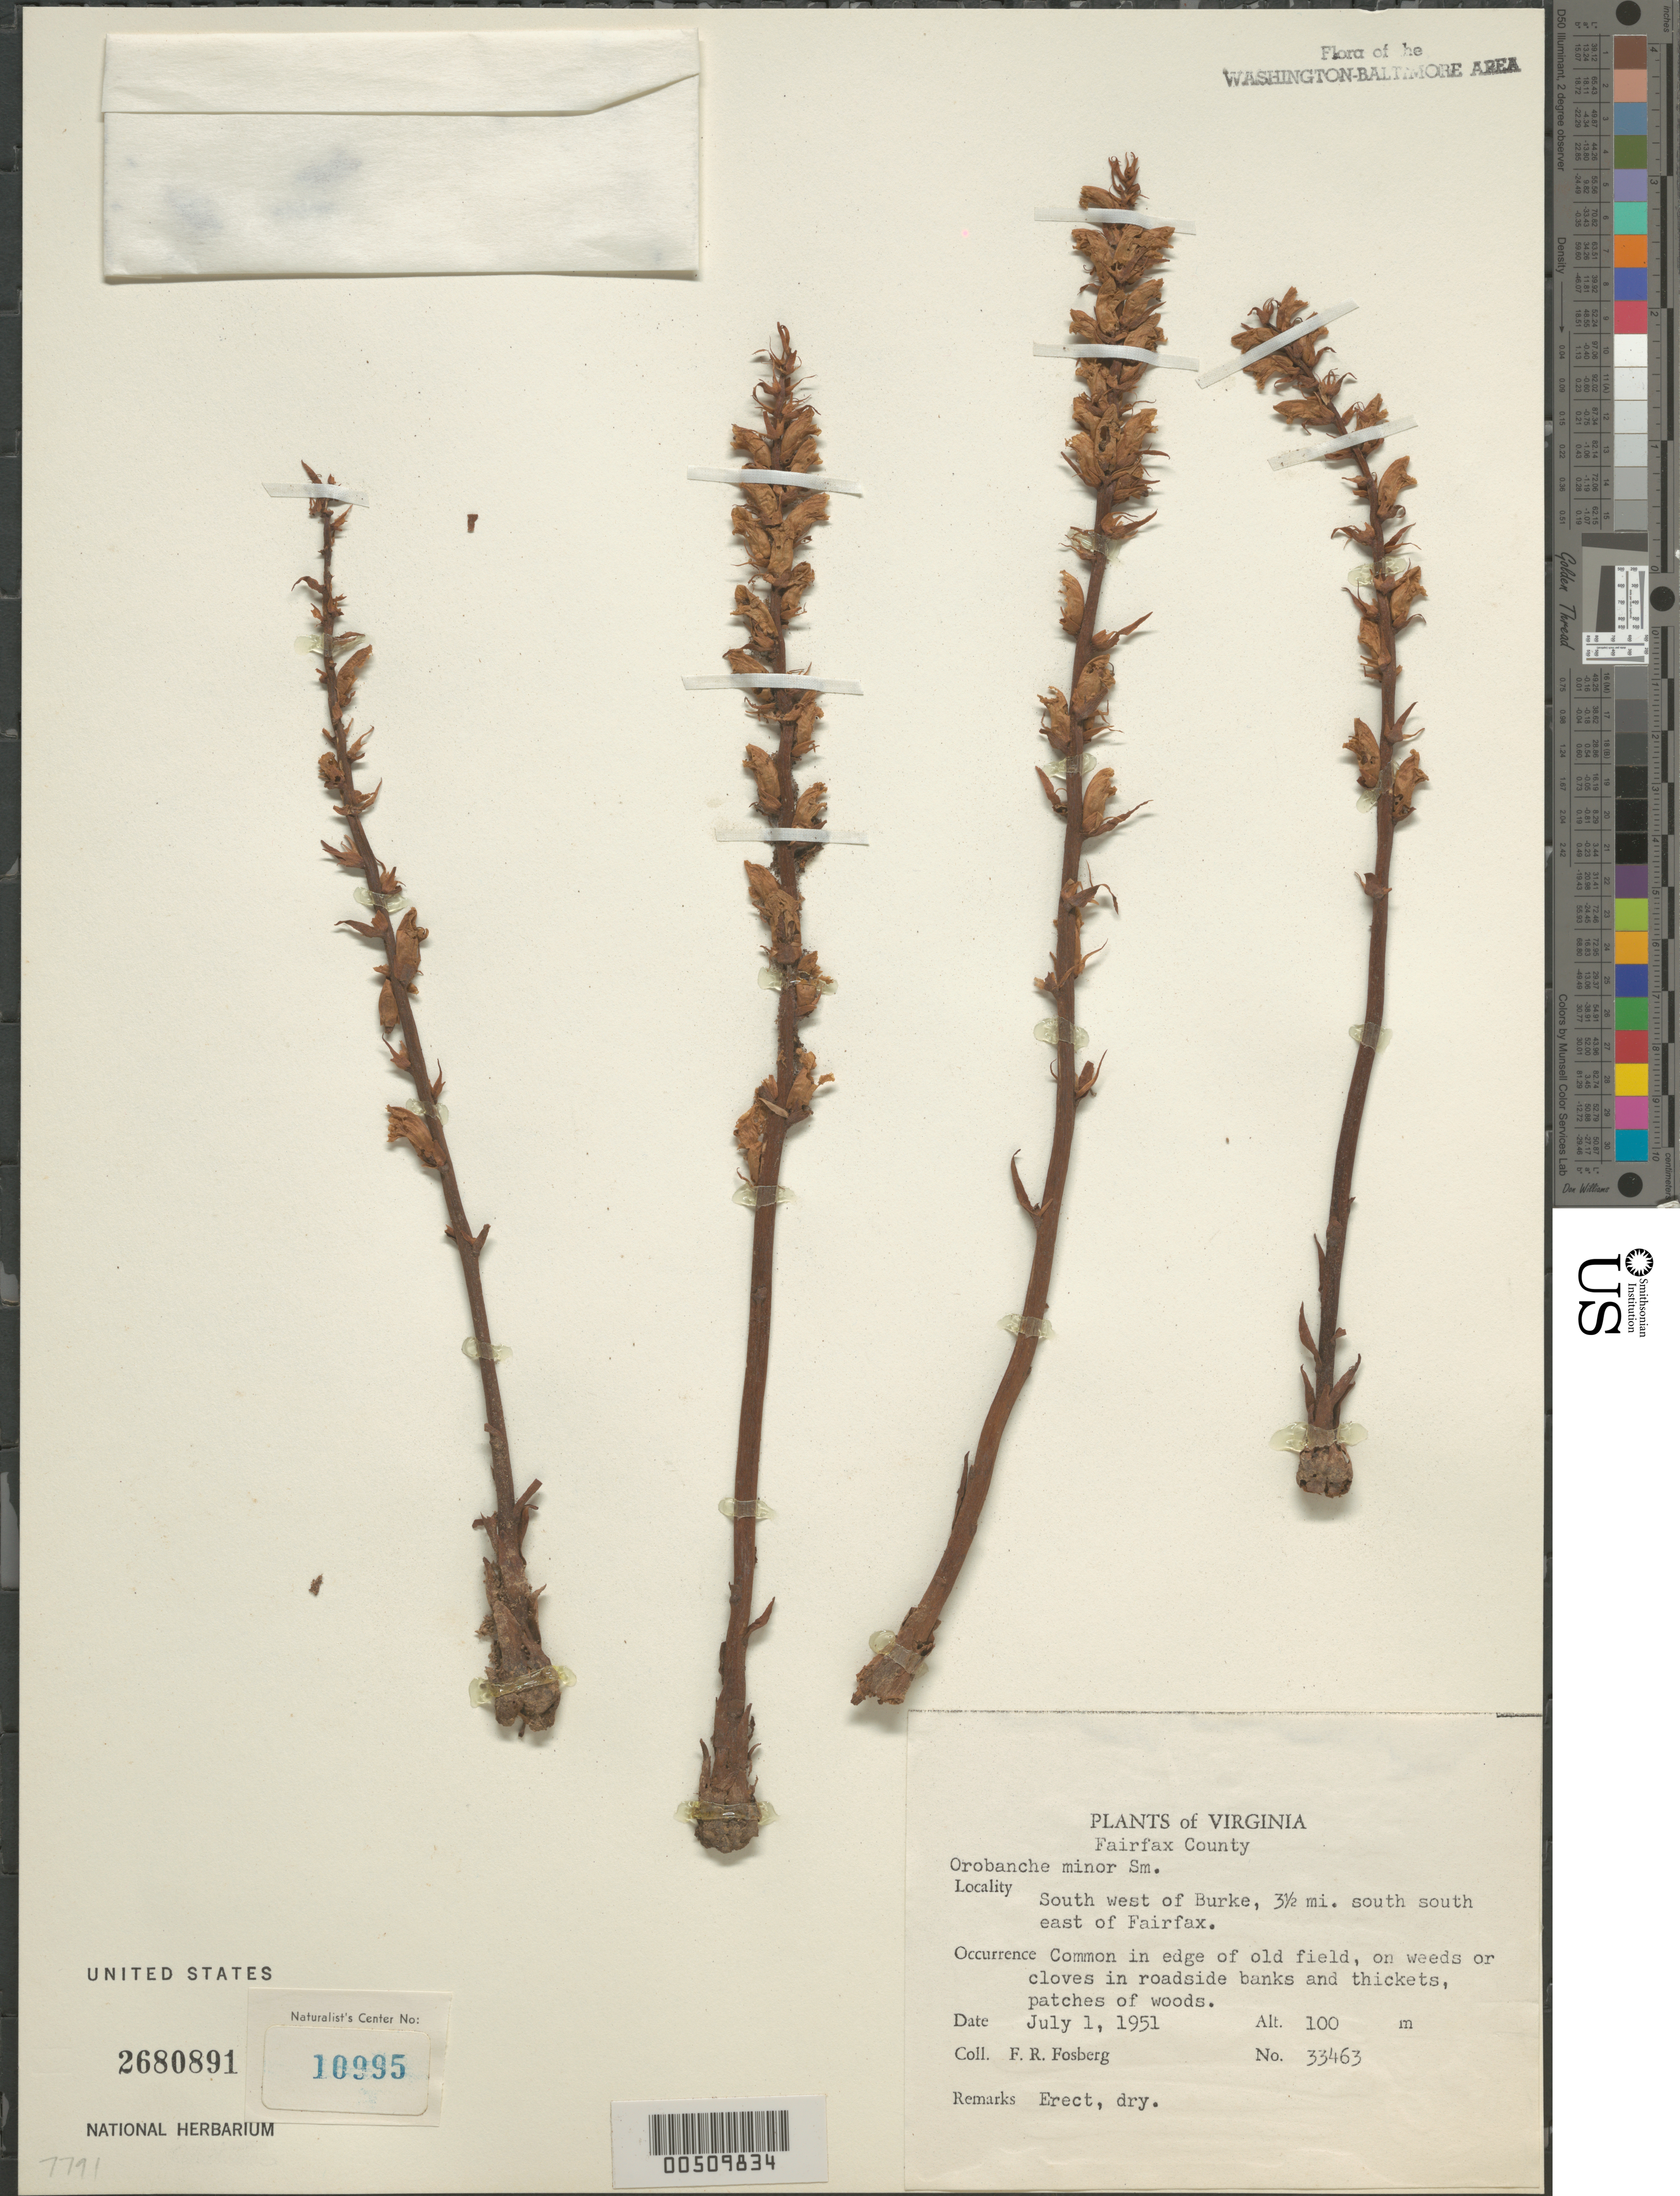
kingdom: Plantae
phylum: Tracheophyta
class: Magnoliopsida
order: Lamiales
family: Orobanchaceae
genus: Orobanche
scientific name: Orobanche minor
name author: Sm.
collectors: F. R. Fosberg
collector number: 33463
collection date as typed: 01 Jul 1951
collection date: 1951-07-01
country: United States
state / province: Virginia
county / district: Fairfax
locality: SW of Burke, 3.5 SSE of Fairfax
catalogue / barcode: US 2680891